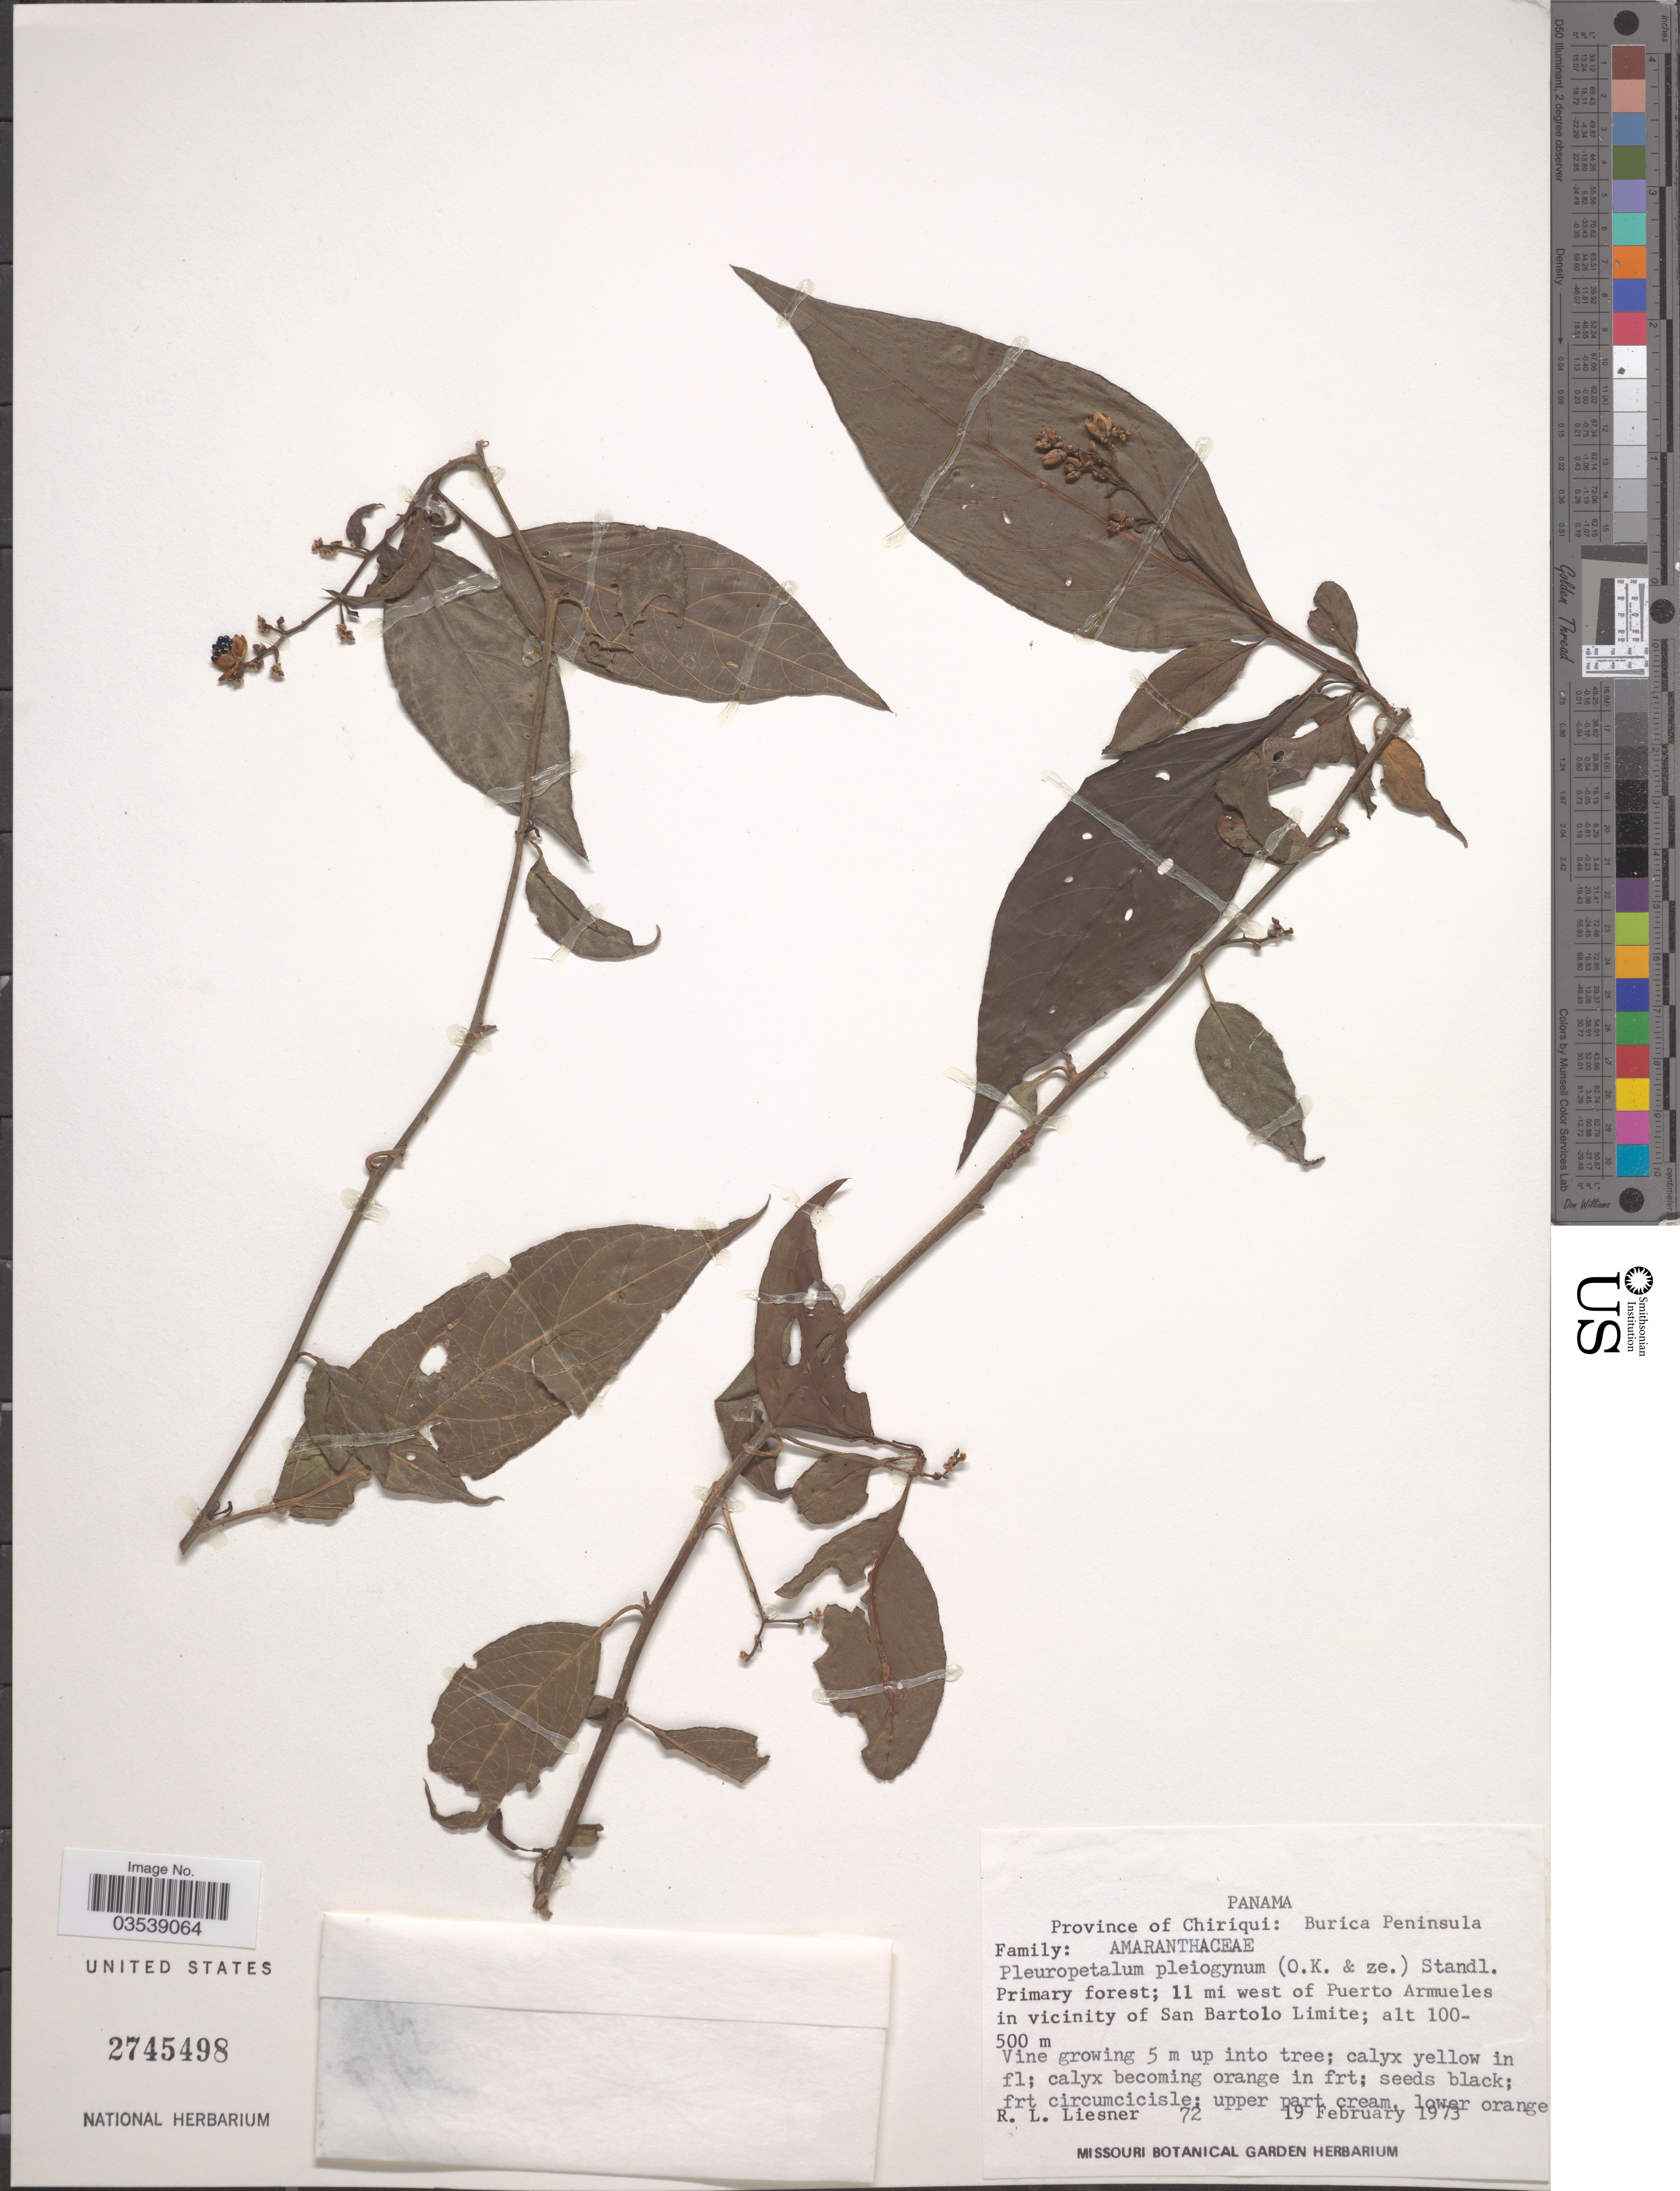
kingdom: Plantae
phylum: Tracheophyta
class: Magnoliopsida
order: Caryophyllales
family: Amaranthaceae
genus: Pleuropetalum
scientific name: Pleuropetalum pleiogynum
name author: (Kuntze) Stand.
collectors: R. L. Liesner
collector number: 72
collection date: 1973-02-19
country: Panama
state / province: Chiriqui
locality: Burica Peninsula. Primary forest; 11 mi west of Puerto Armueles in vicinity of San Bartolo Limite.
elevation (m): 100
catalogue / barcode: US 2745498